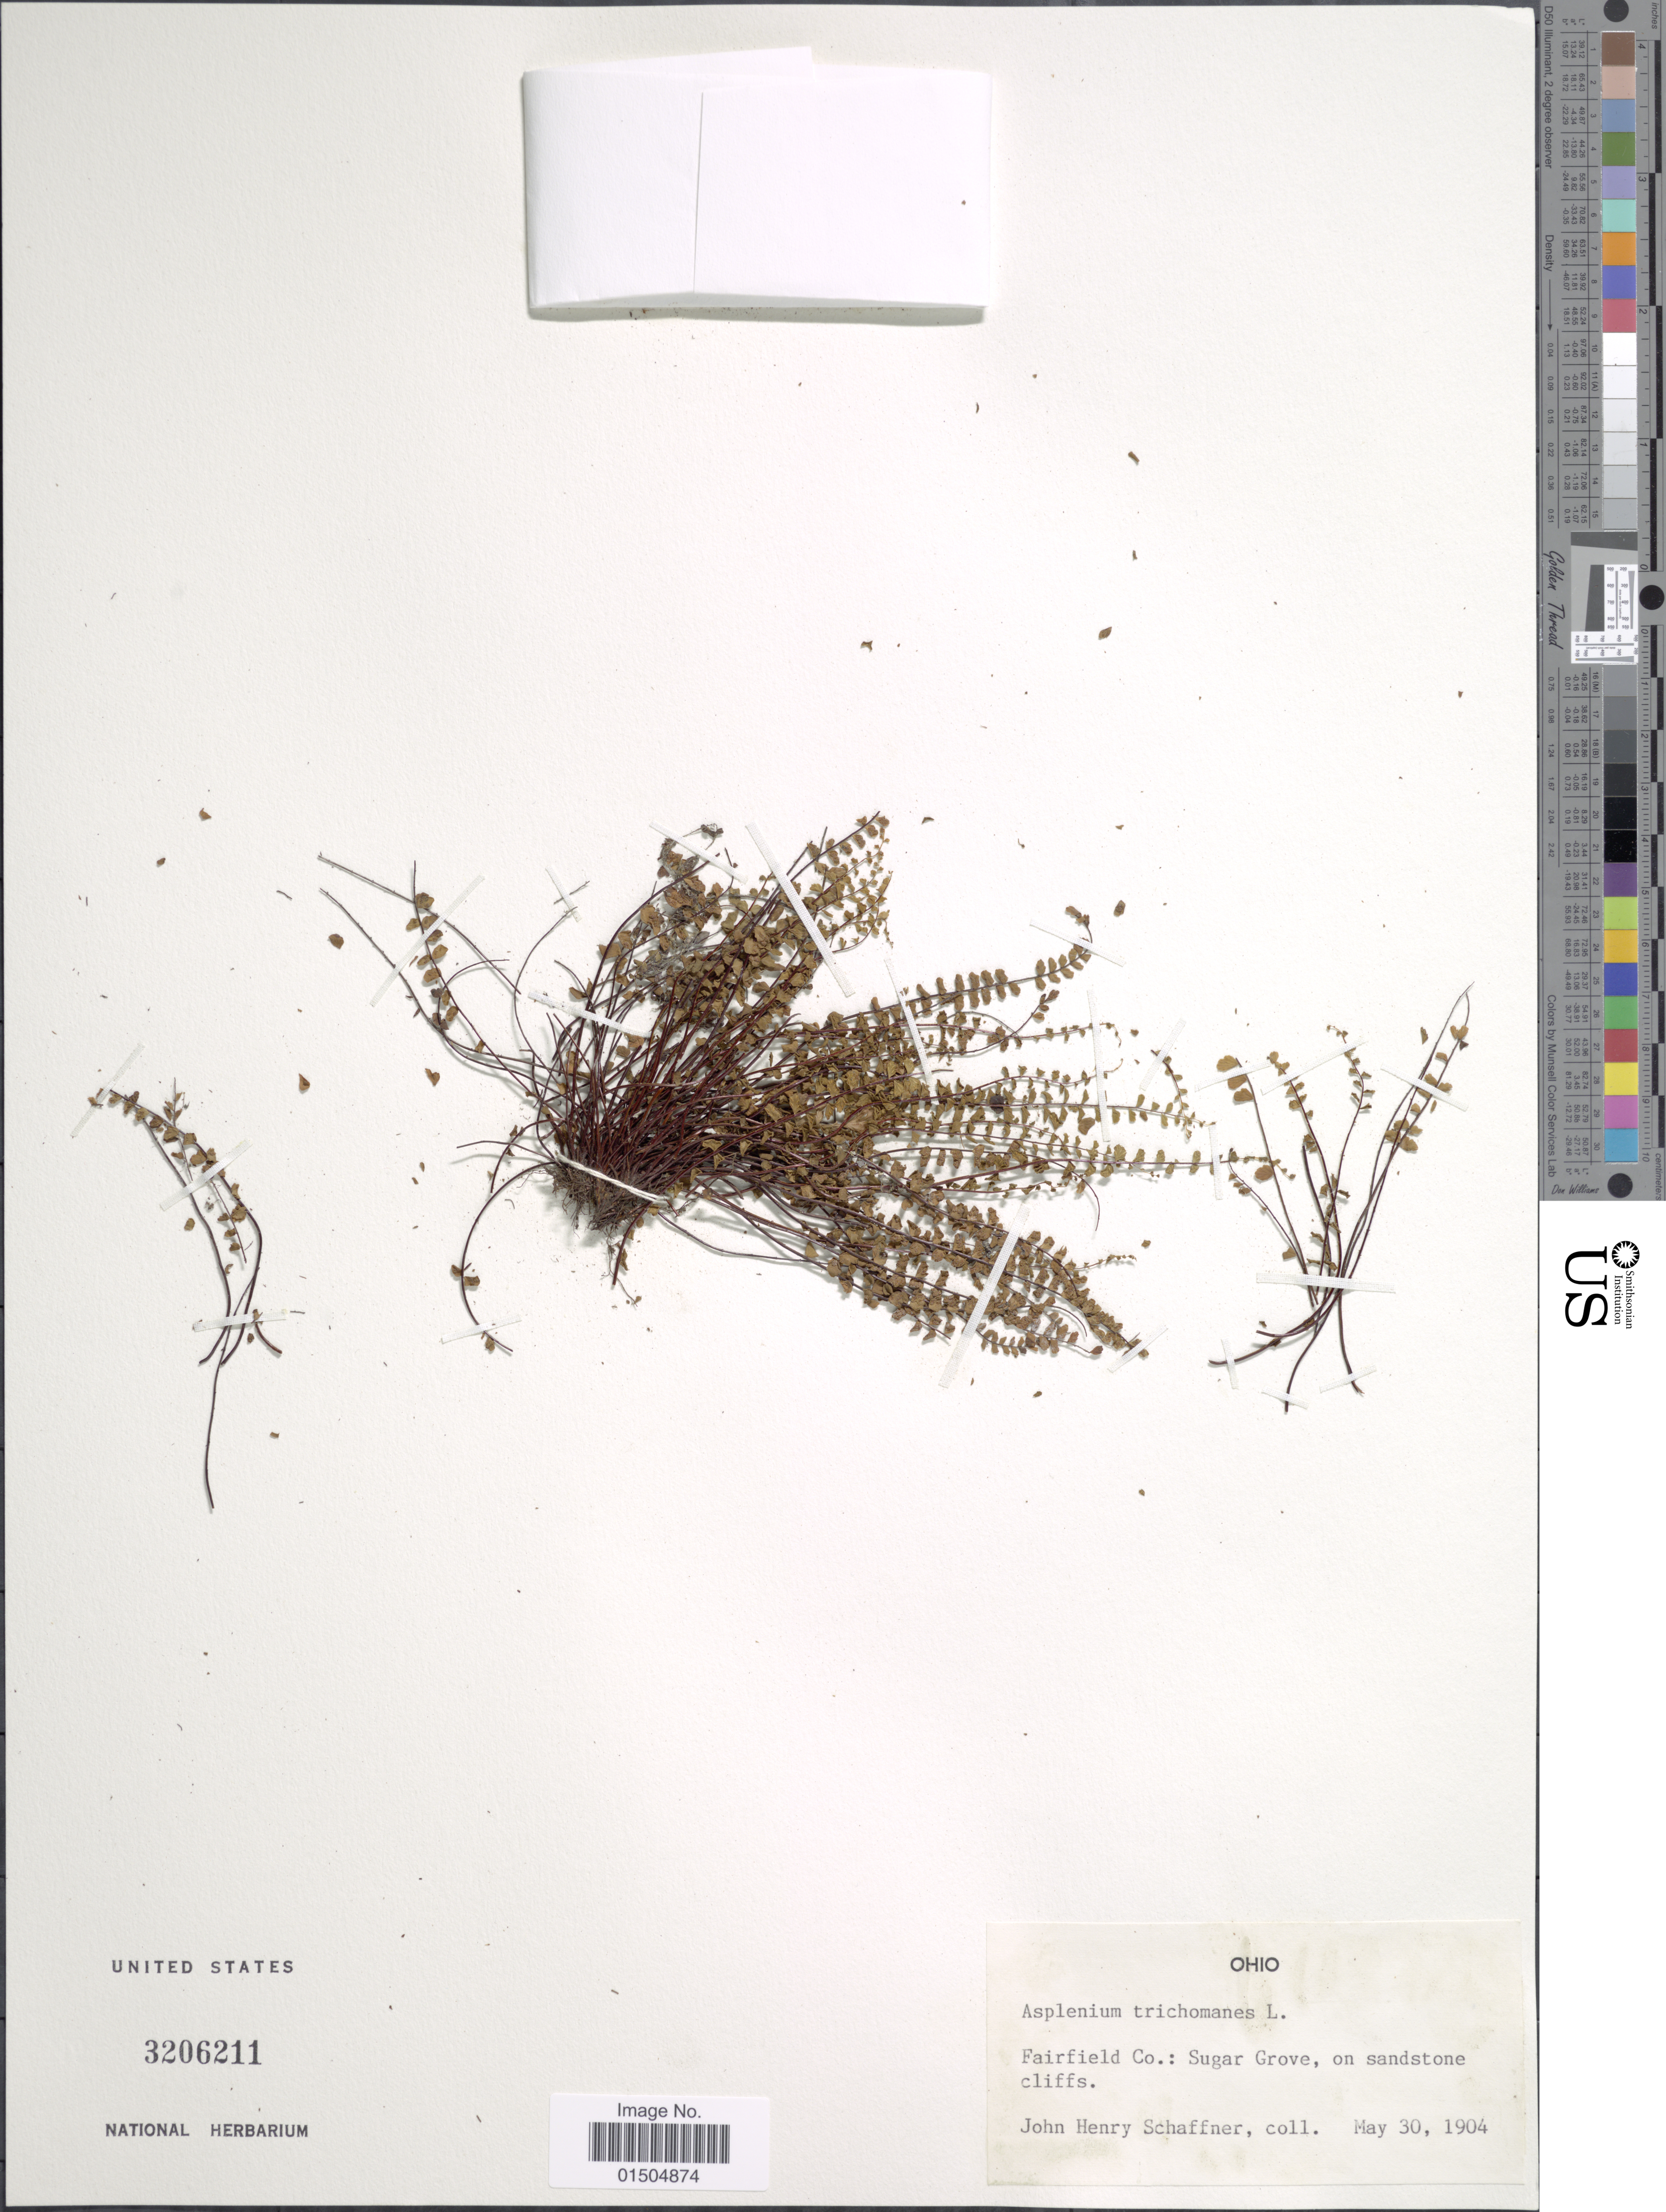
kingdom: Plantae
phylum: Tracheophyta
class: Polypodiopsida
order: Polypodiales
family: Aspleniaceae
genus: Asplenium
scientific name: Asplenium trichomanes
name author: L.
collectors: J. H. Schaffner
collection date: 1904-05-30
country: United States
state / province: Ohio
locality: Fairfield Co.: Sugar Grove, on sandstone cliffs.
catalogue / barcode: US 3206211